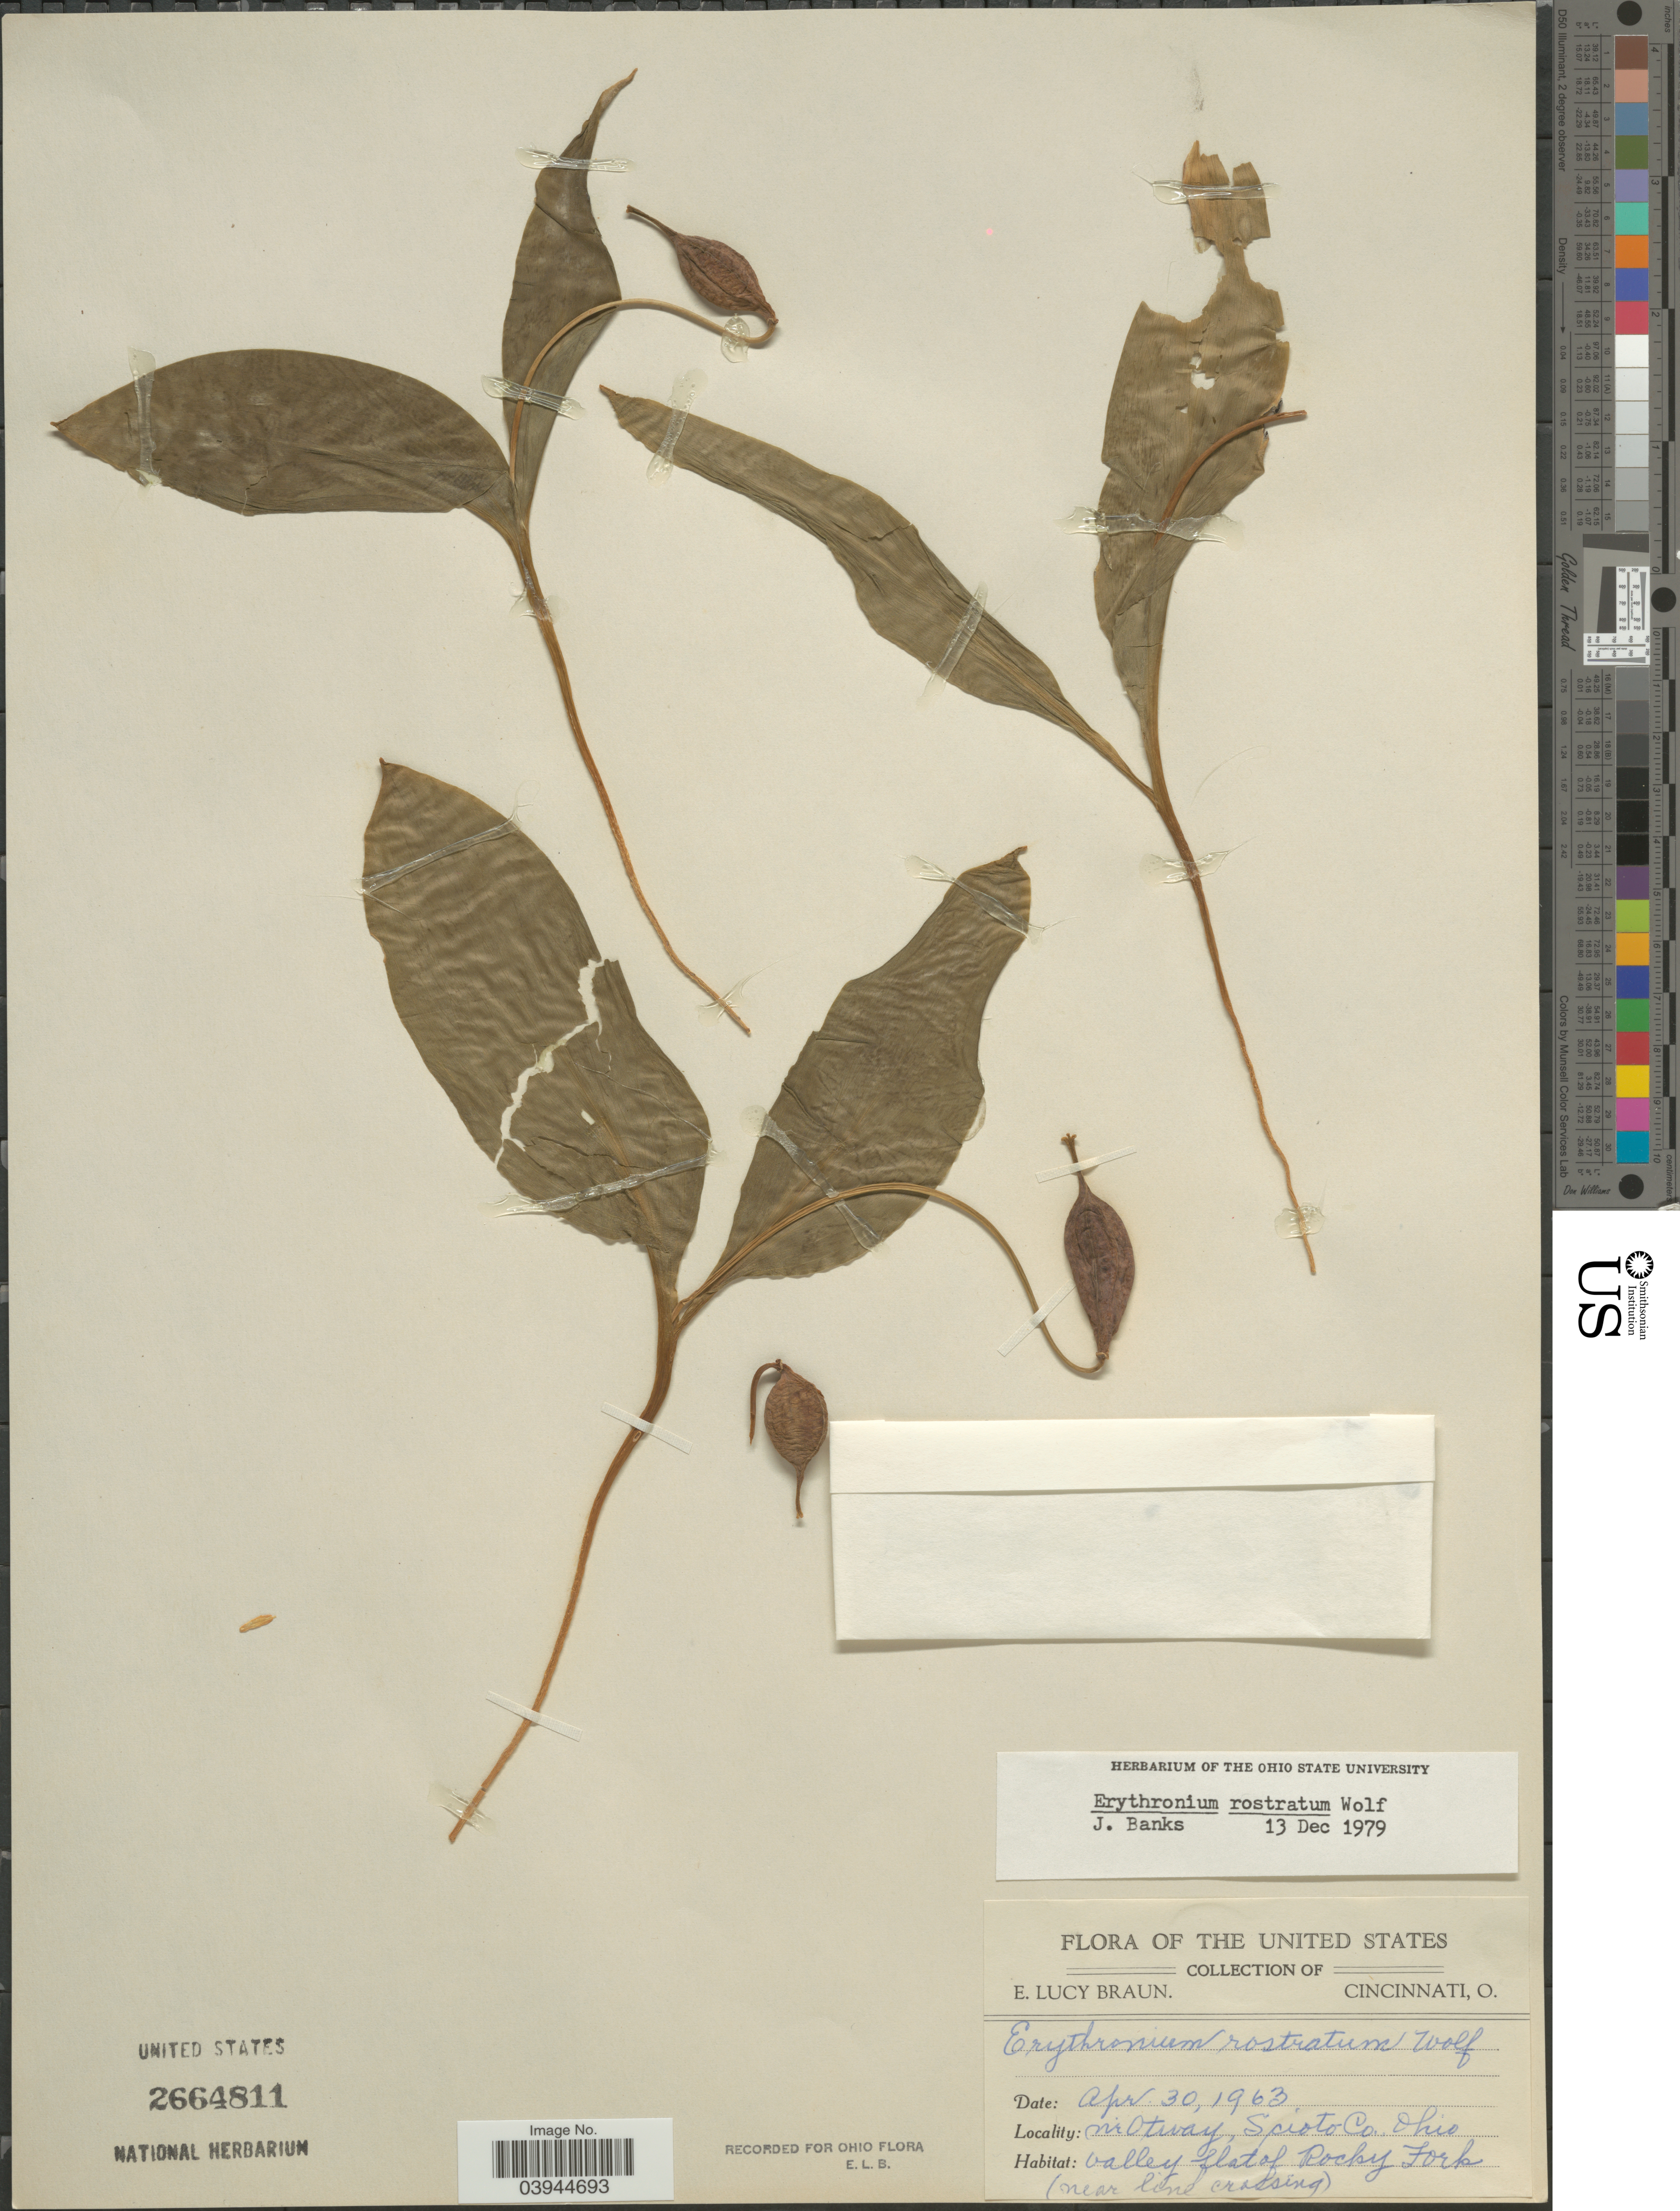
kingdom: Plantae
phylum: Tracheophyta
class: Liliopsida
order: Liliales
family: Liliaceae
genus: Erythronium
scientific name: Erythronium rostratum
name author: W. Wolf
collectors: E. L. Braun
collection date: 1963-04-30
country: United States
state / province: Ohio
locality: Nr Otway, Scioto Co. Valley flat of Rocky Fork (near line crossing).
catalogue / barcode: US 2664811